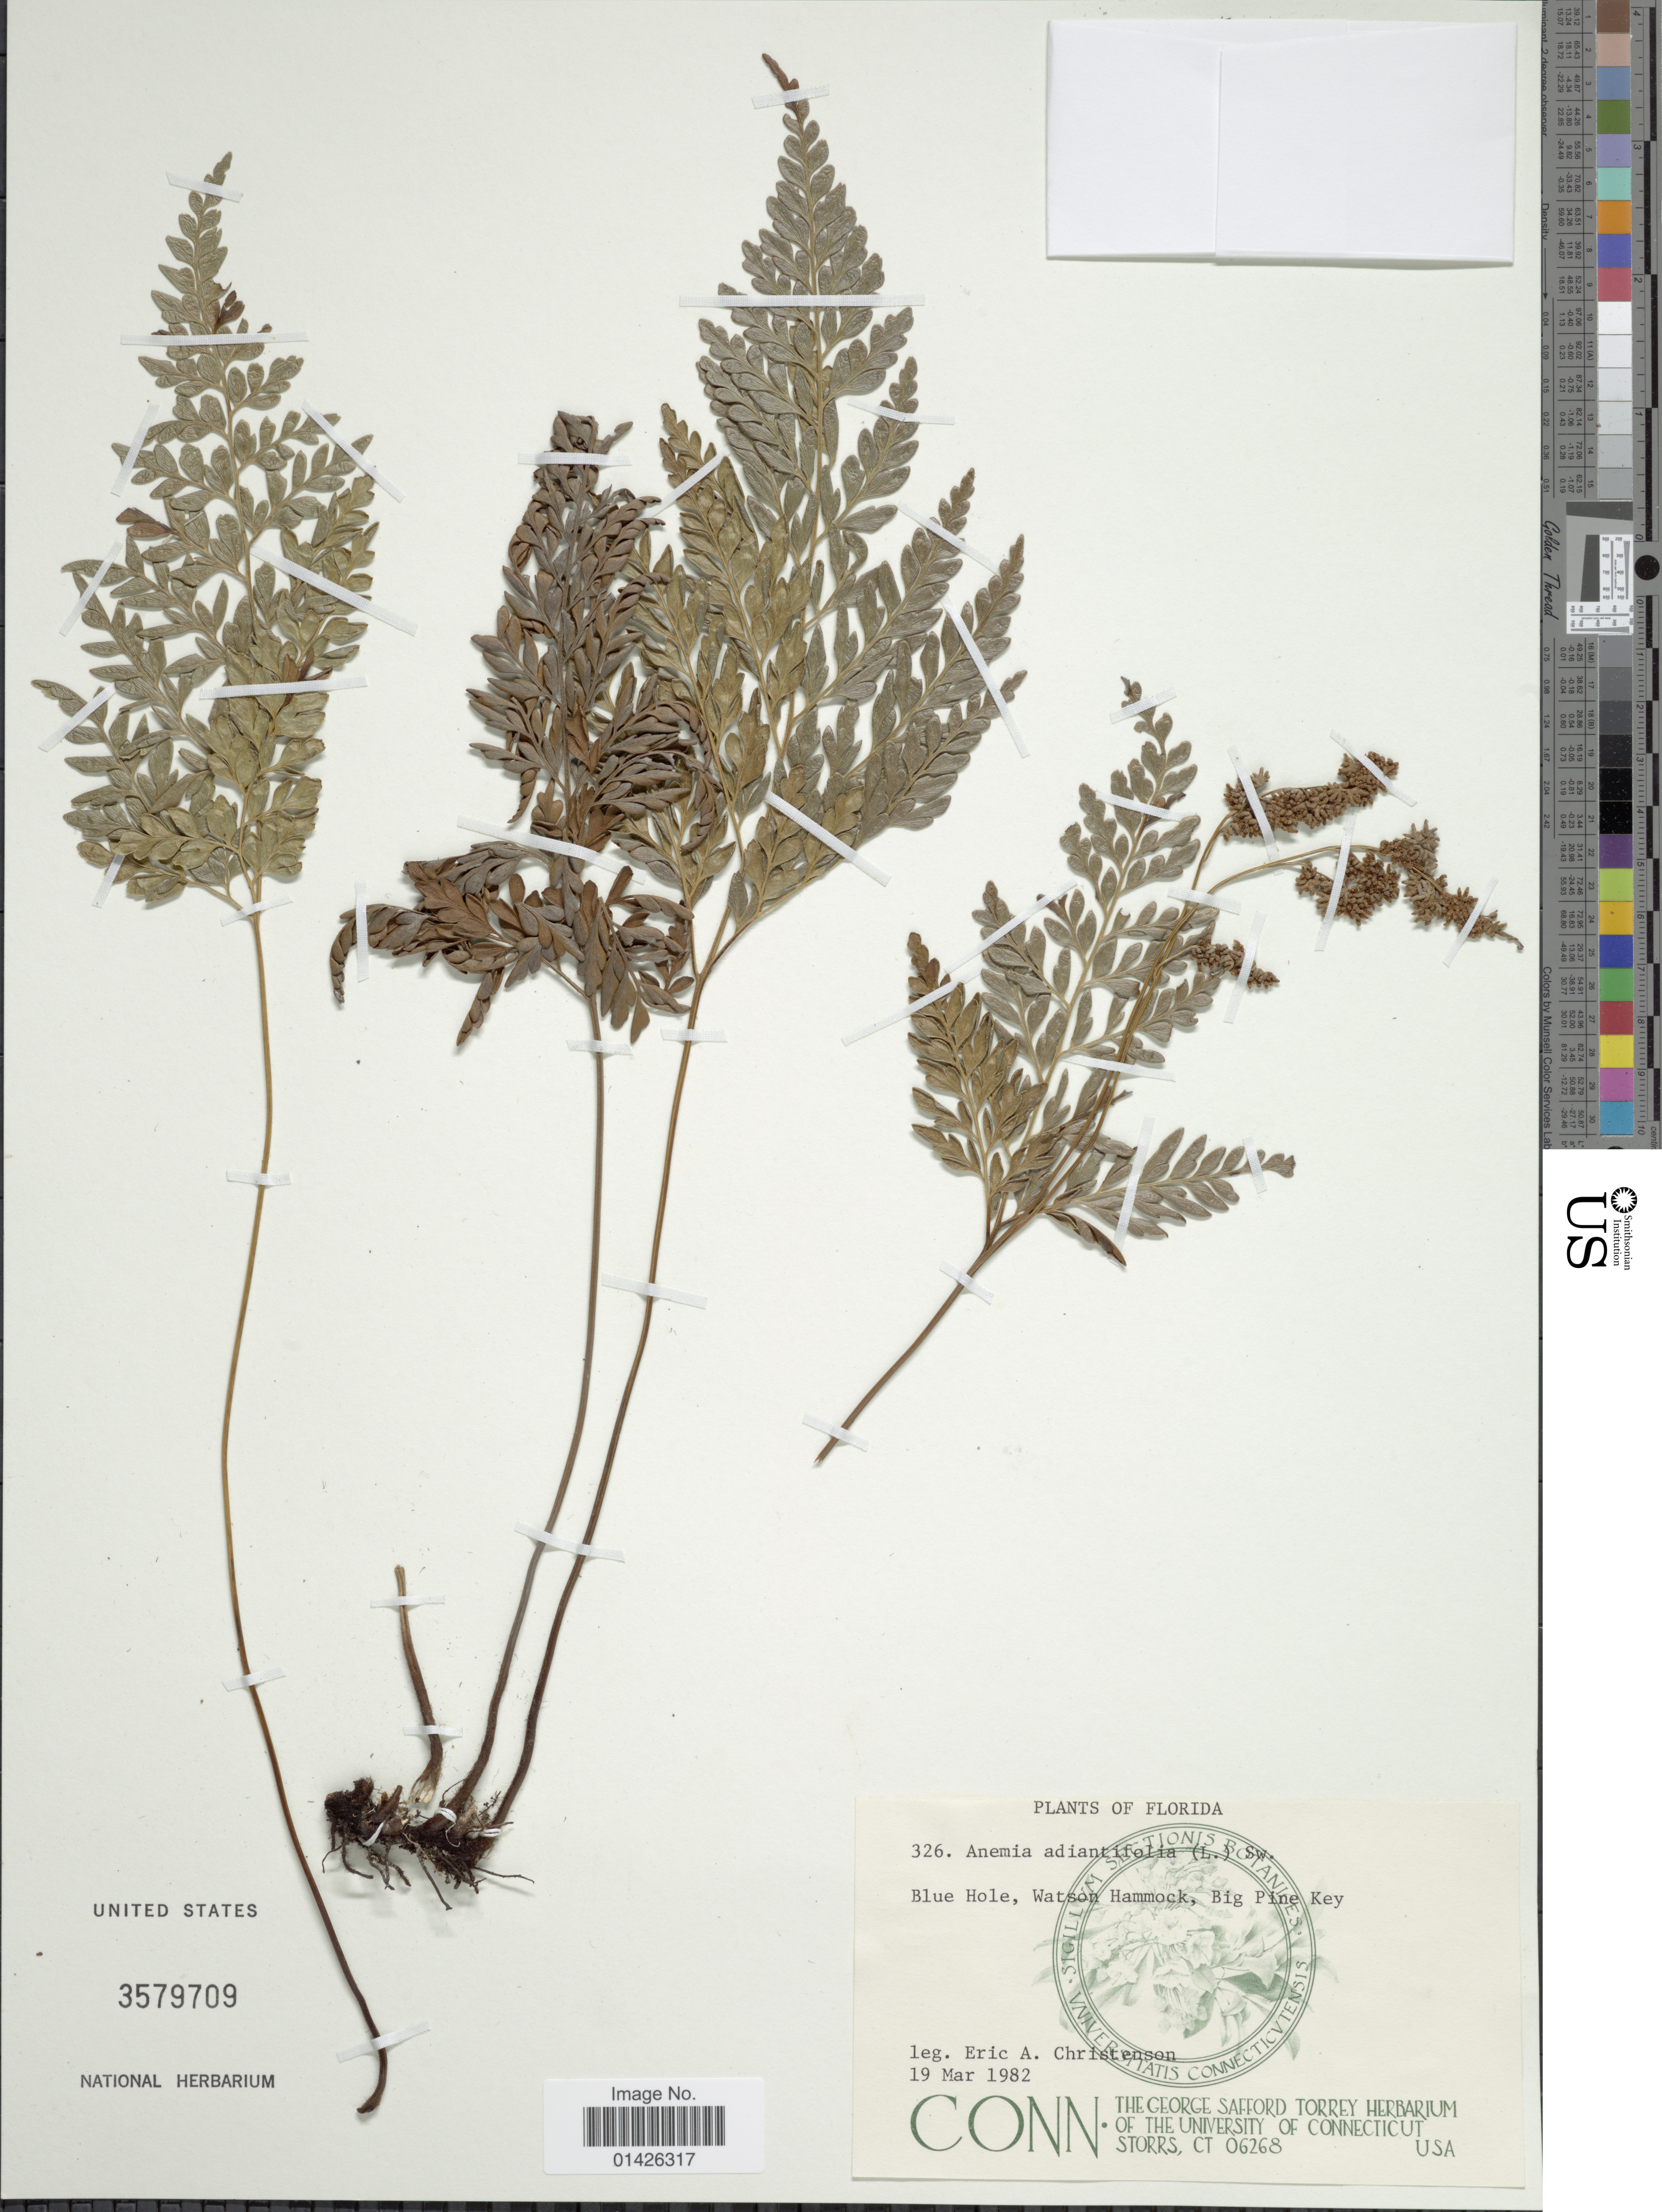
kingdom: Plantae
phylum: Tracheophyta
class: Polypodiopsida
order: Schizaeales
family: Anemiaceae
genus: Anemia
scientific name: Anemia adiantifolia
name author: (L.) Sw.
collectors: E. A. Christenson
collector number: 326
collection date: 1982-03-19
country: United States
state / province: Florida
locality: Blue Hole, Watson Hammock, Big Pine Key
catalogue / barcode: US 3579709